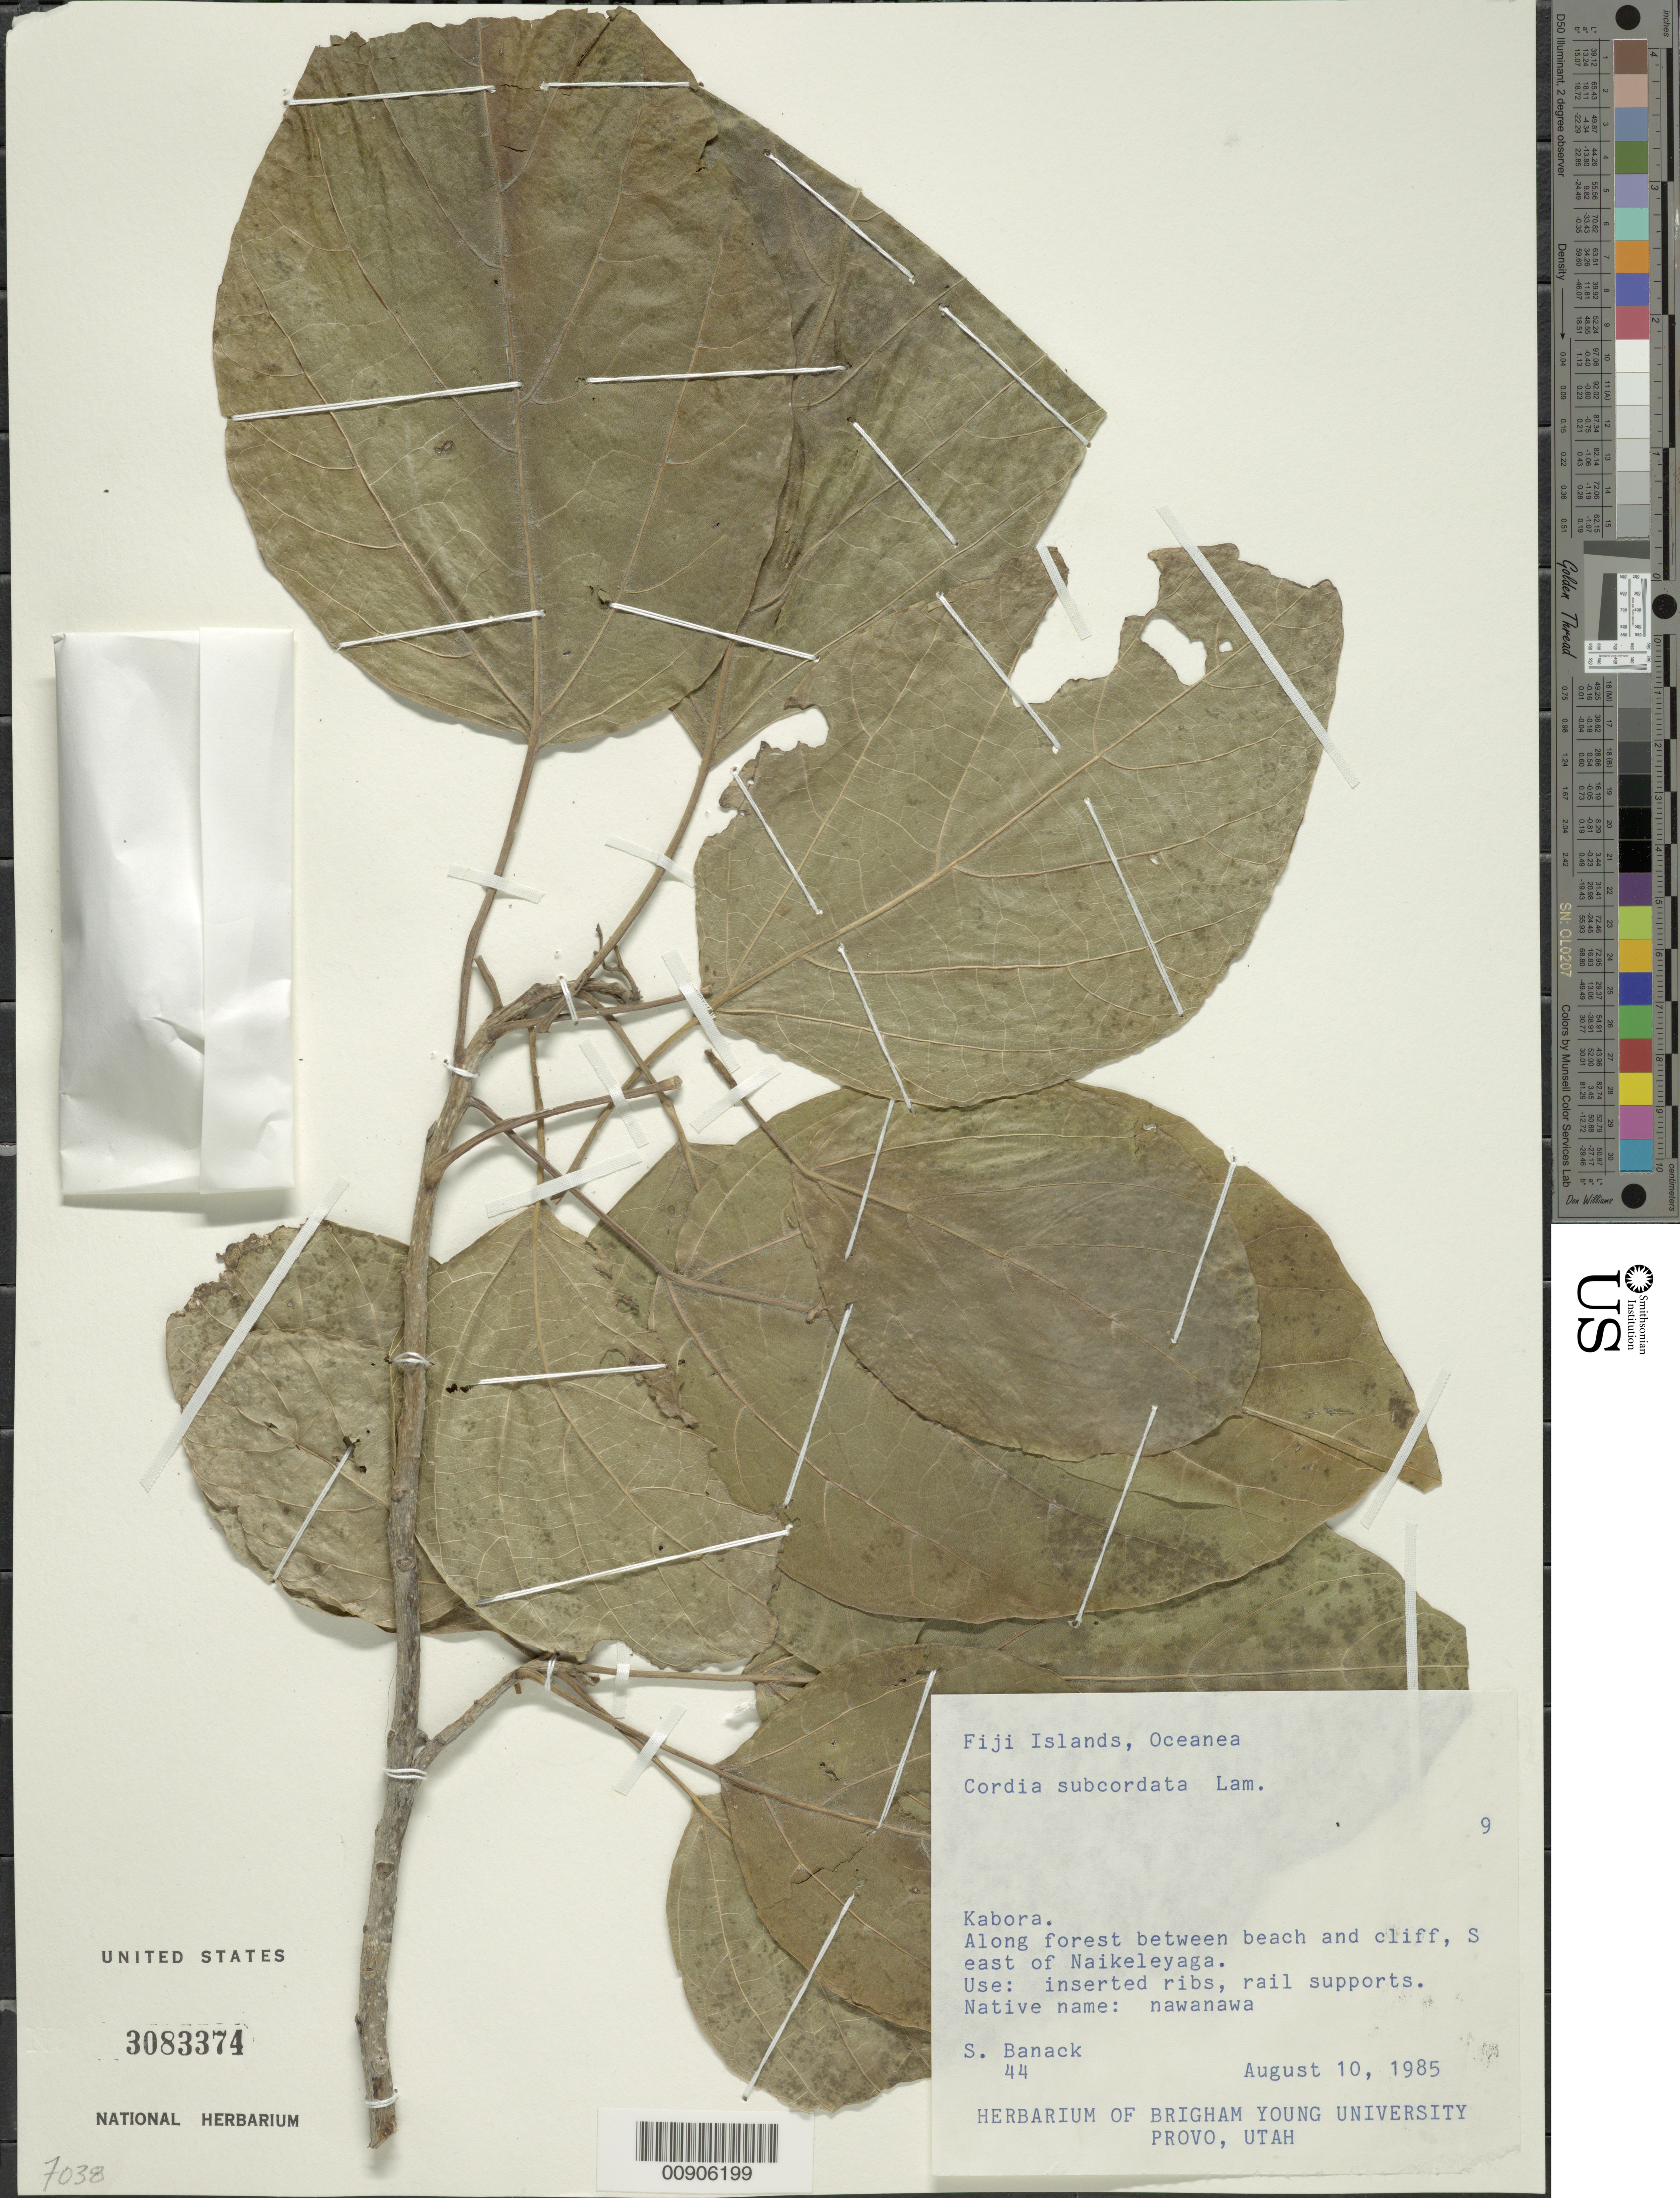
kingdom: Plantae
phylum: Tracheophyta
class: Magnoliopsida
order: Boraginales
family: Cordiaceae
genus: Cordia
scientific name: Cordia subcordata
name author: Lam.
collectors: S. Banack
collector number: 44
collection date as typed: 10 Aug 1985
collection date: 1985-08-10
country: Fiji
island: Kabara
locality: Kabora. Along forest between beach & cliff, S.E of Naikeleyaga.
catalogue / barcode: US 3083374